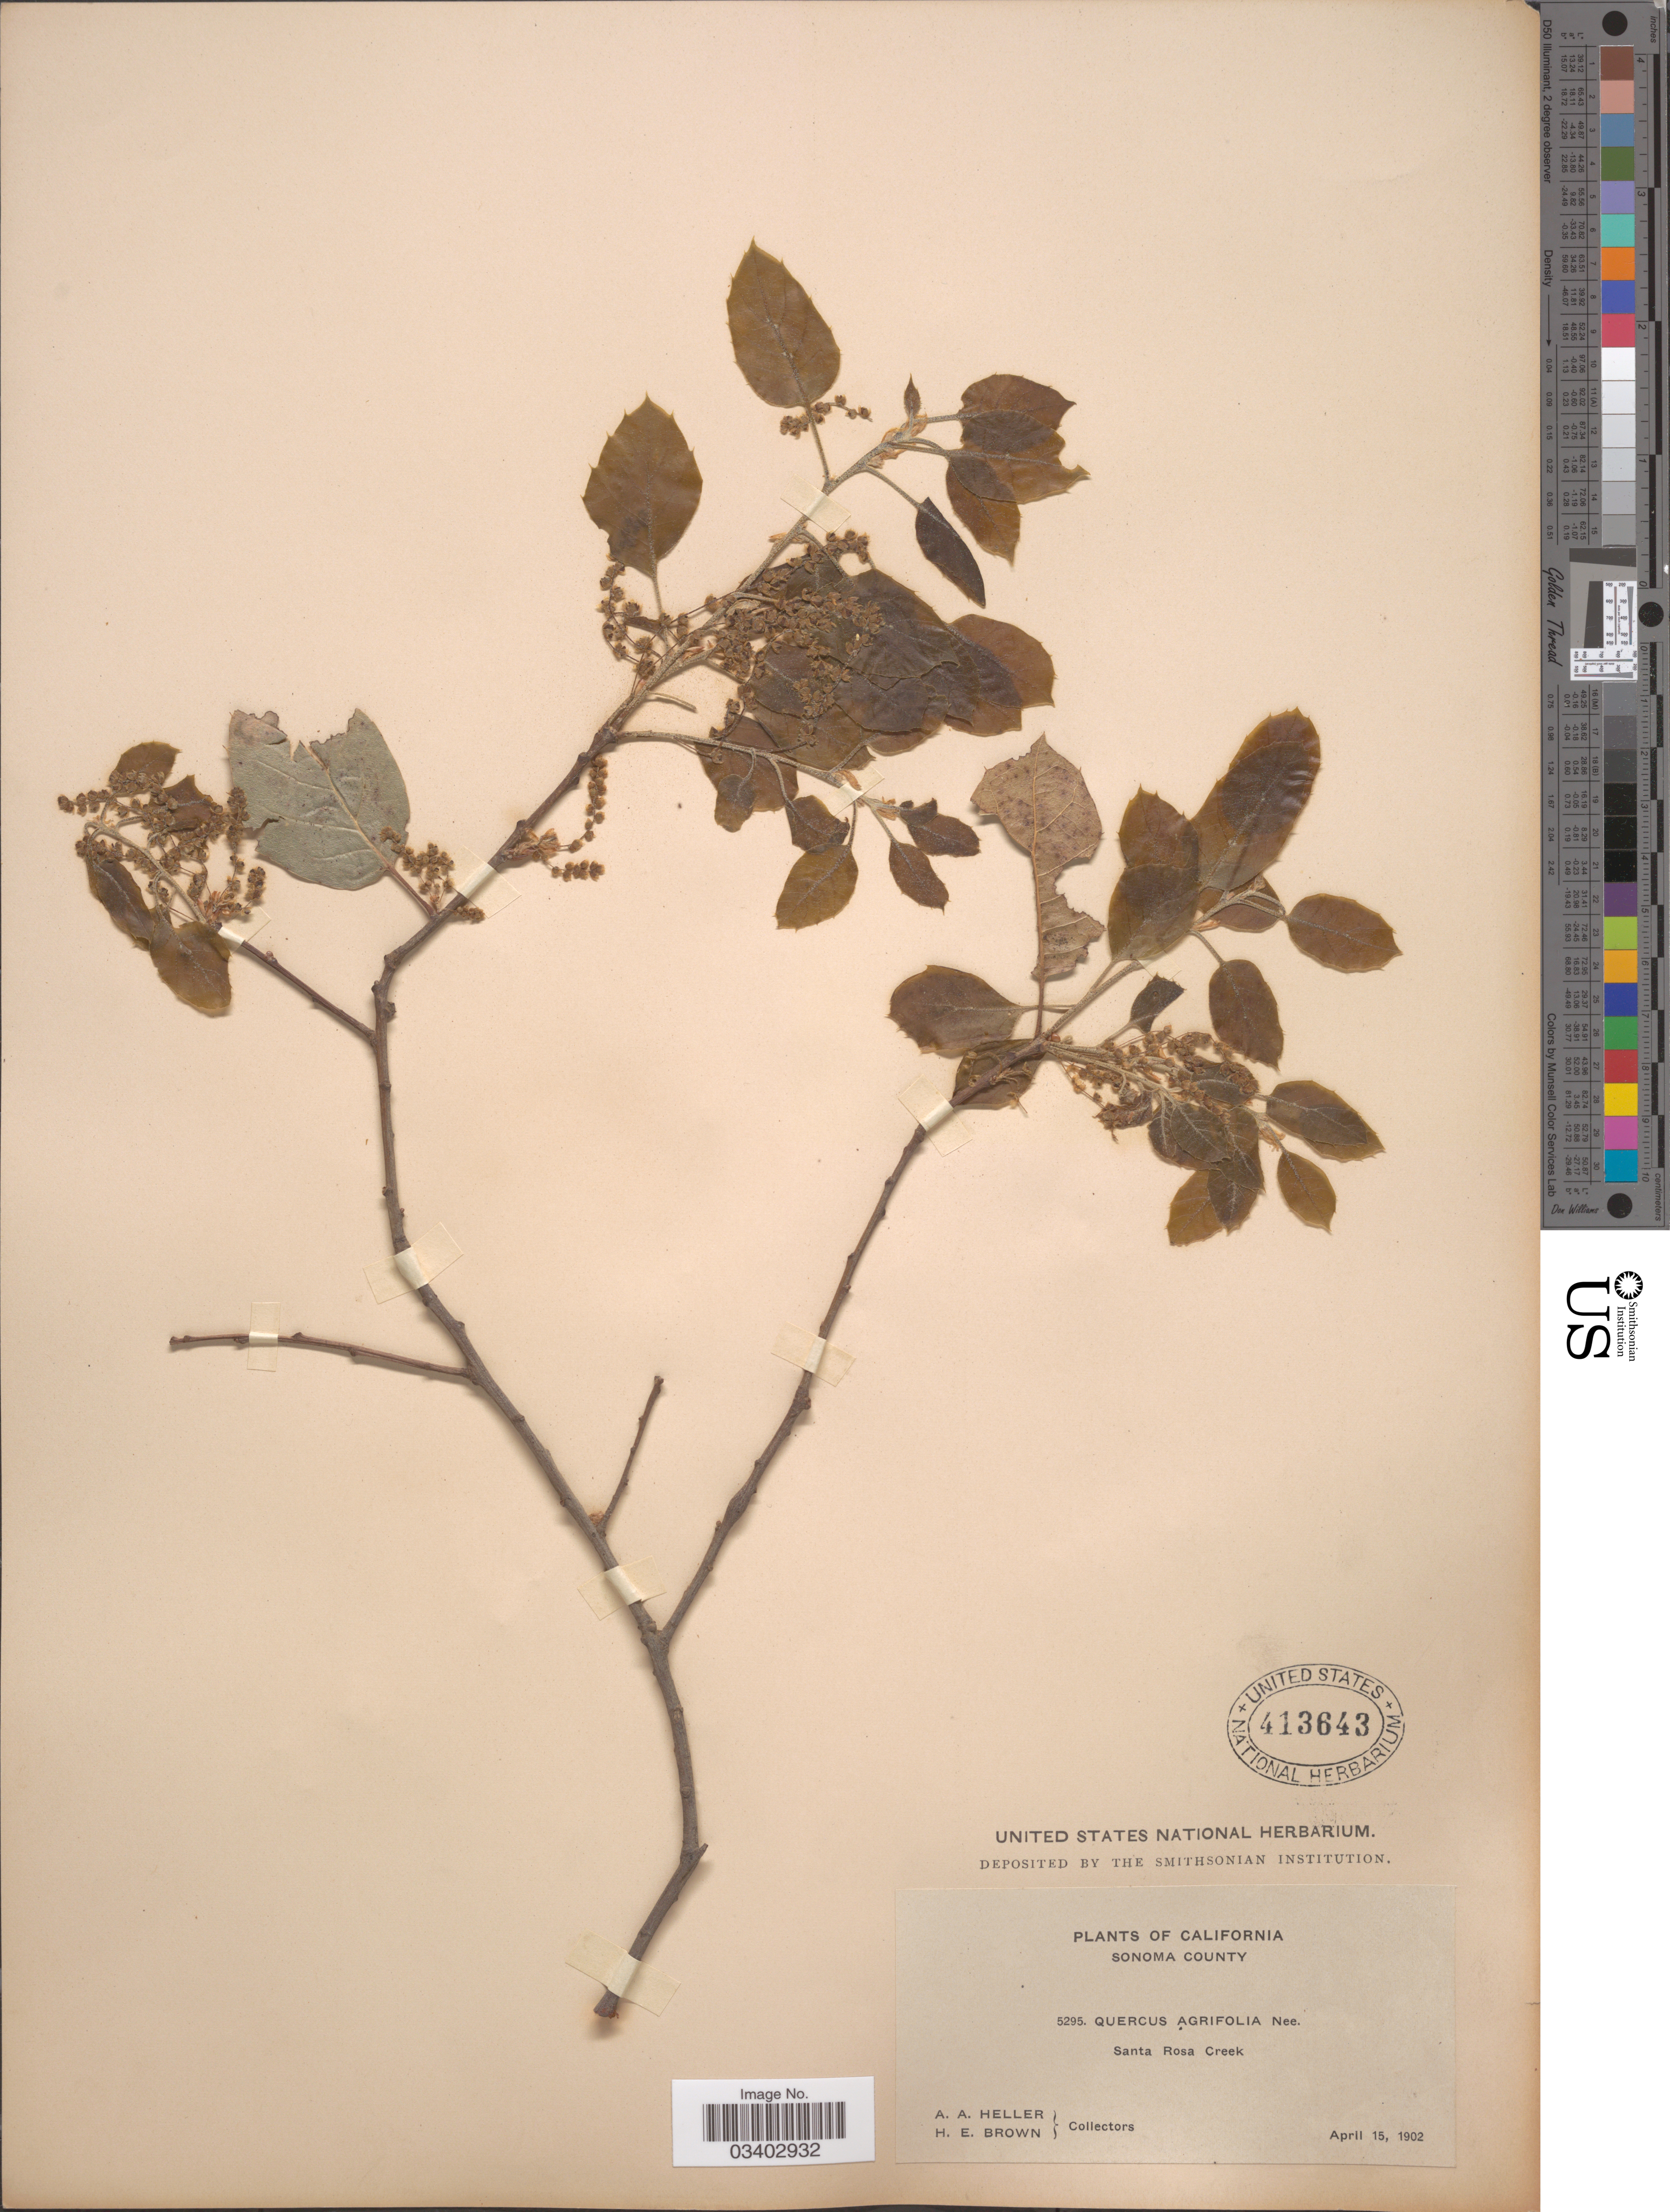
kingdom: Plantae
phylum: Tracheophyta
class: Magnoliopsida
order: Fagales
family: Fagaceae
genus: Quercus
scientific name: Quercus agrifolia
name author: Née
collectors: A. A. Heller & H. E. Brown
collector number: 5295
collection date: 1902-04-15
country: United States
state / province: California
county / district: Sonoma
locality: Sonoma County. Santa Rosa Creek.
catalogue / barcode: US 413643